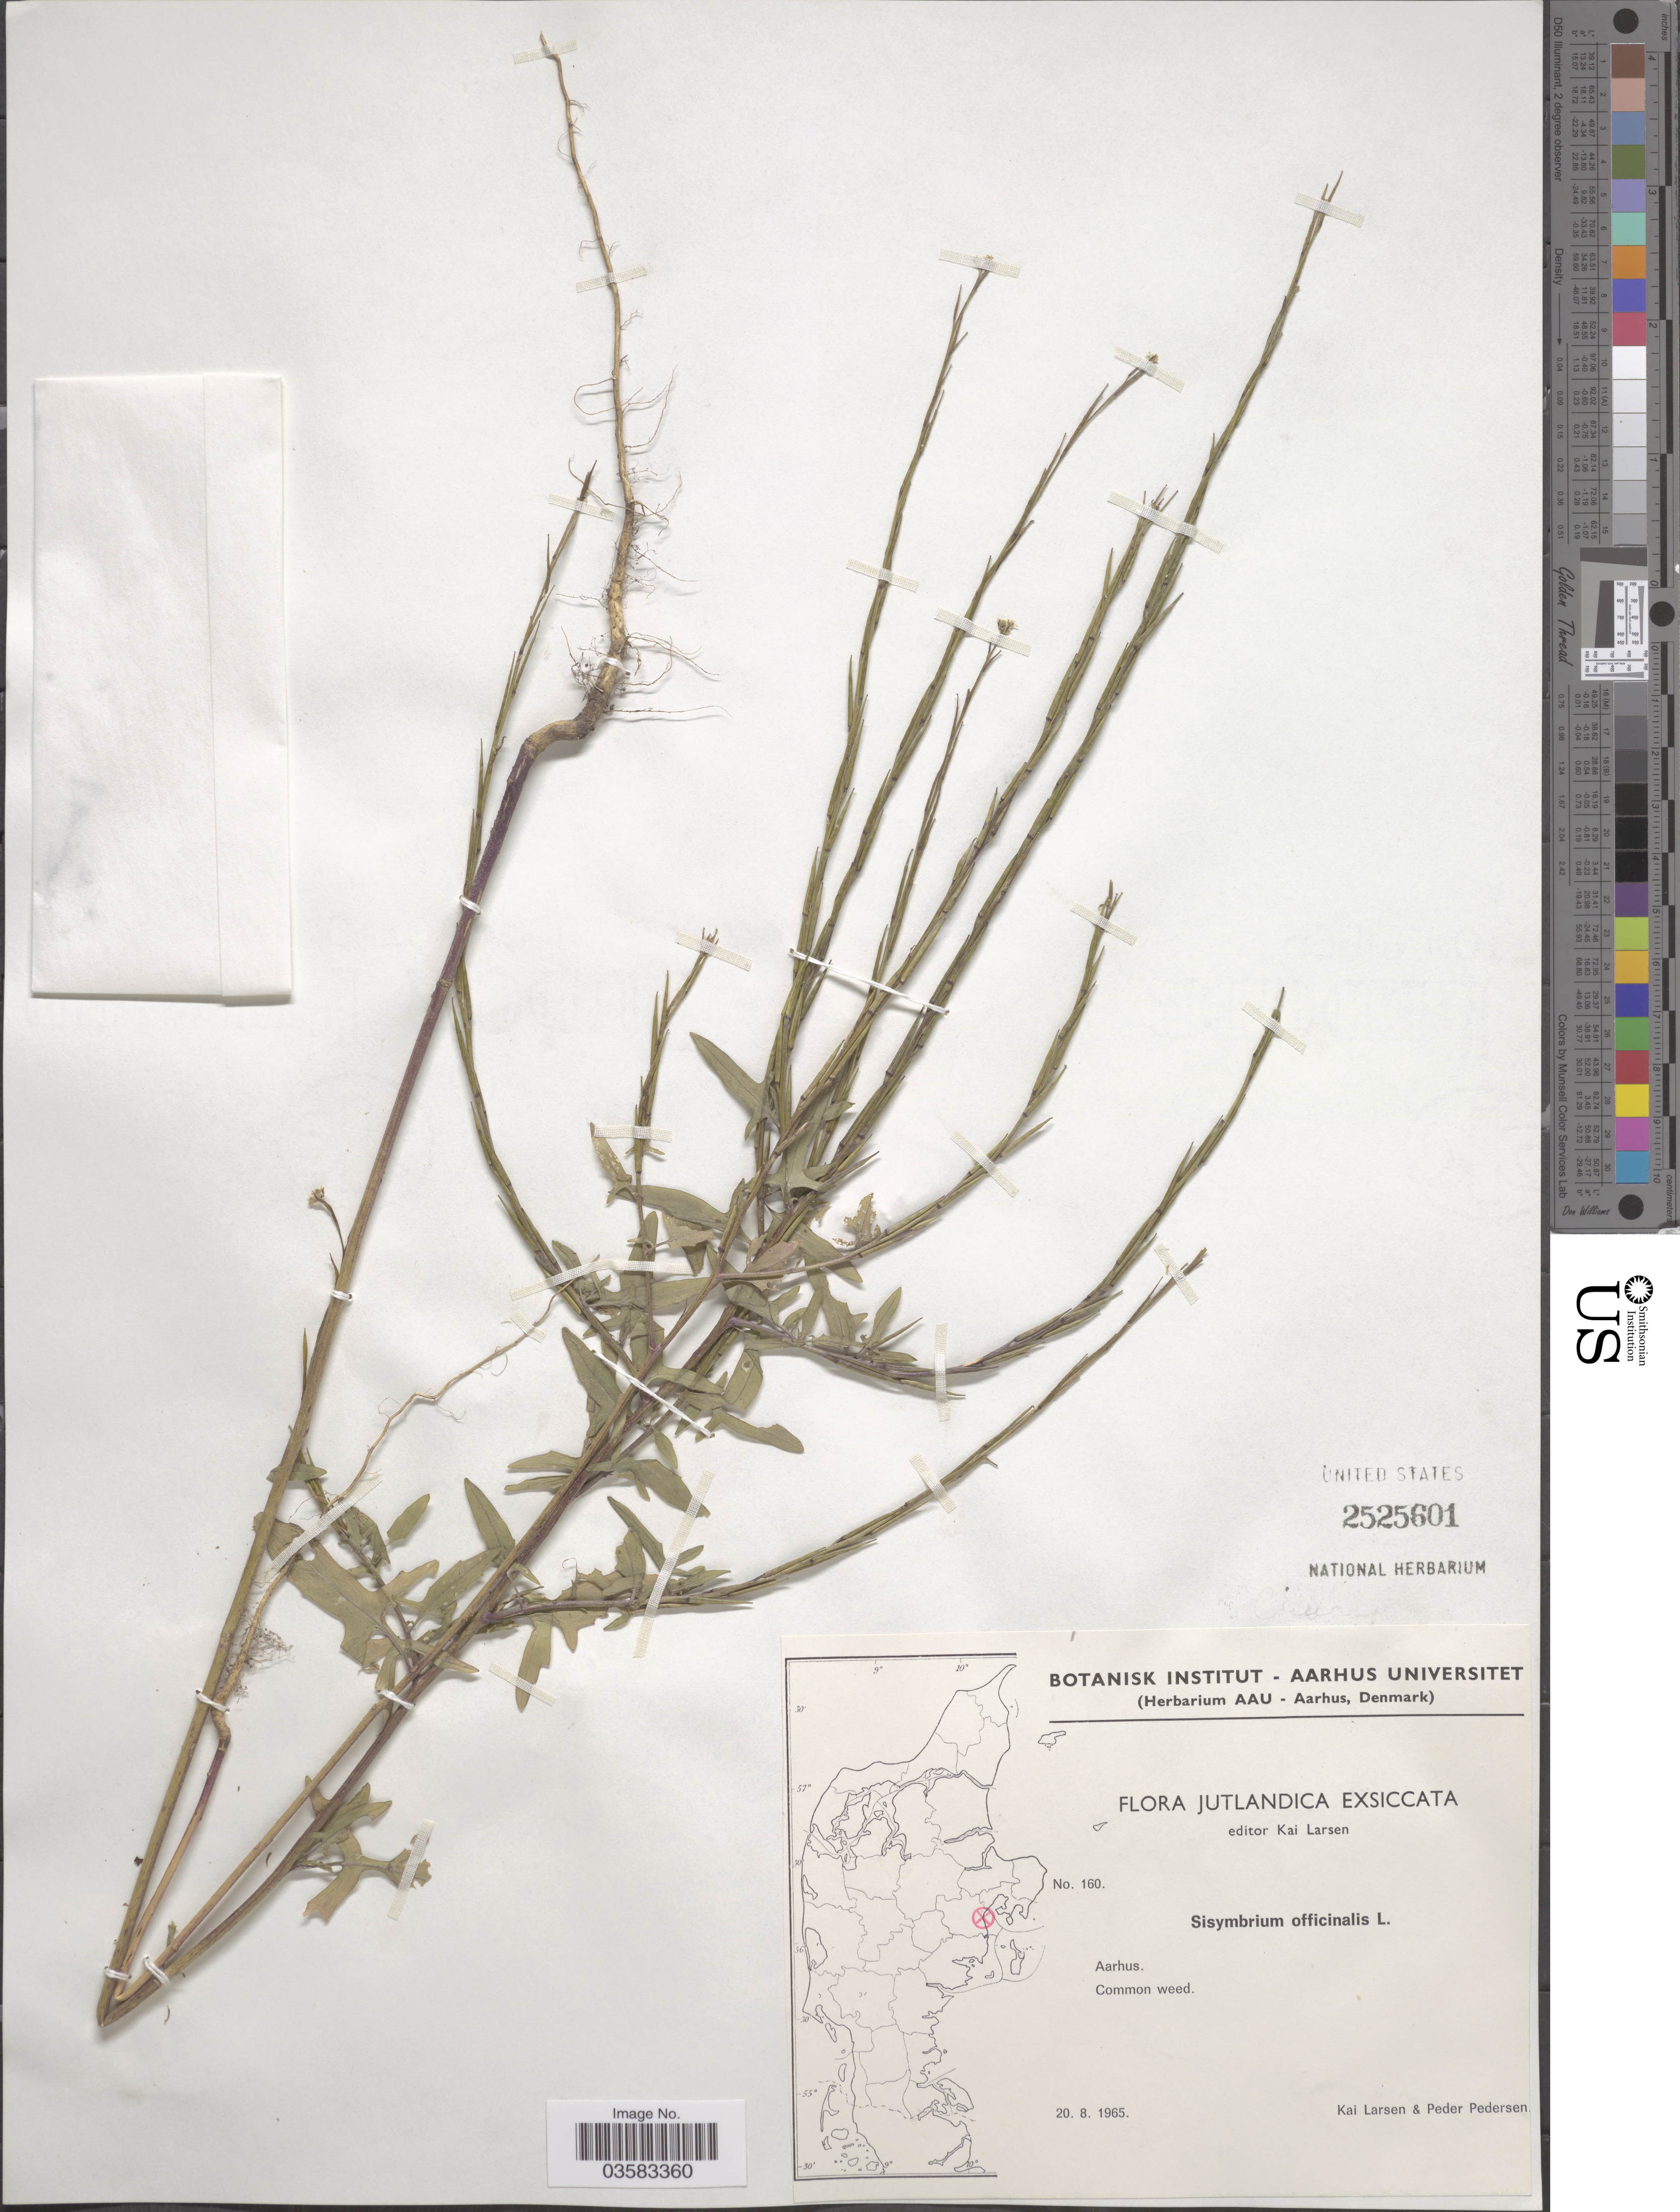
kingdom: Plantae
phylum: Tracheophyta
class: Magnoliopsida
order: Brassicales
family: Brassicaceae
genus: Sisymbrium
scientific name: Sisymbrium officinale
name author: (L.) Scop.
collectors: K. Larsen & P. Pedersen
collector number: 160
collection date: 1965-08-20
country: Denmark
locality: Jutlandica. Aarhus.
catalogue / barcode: US 2525601